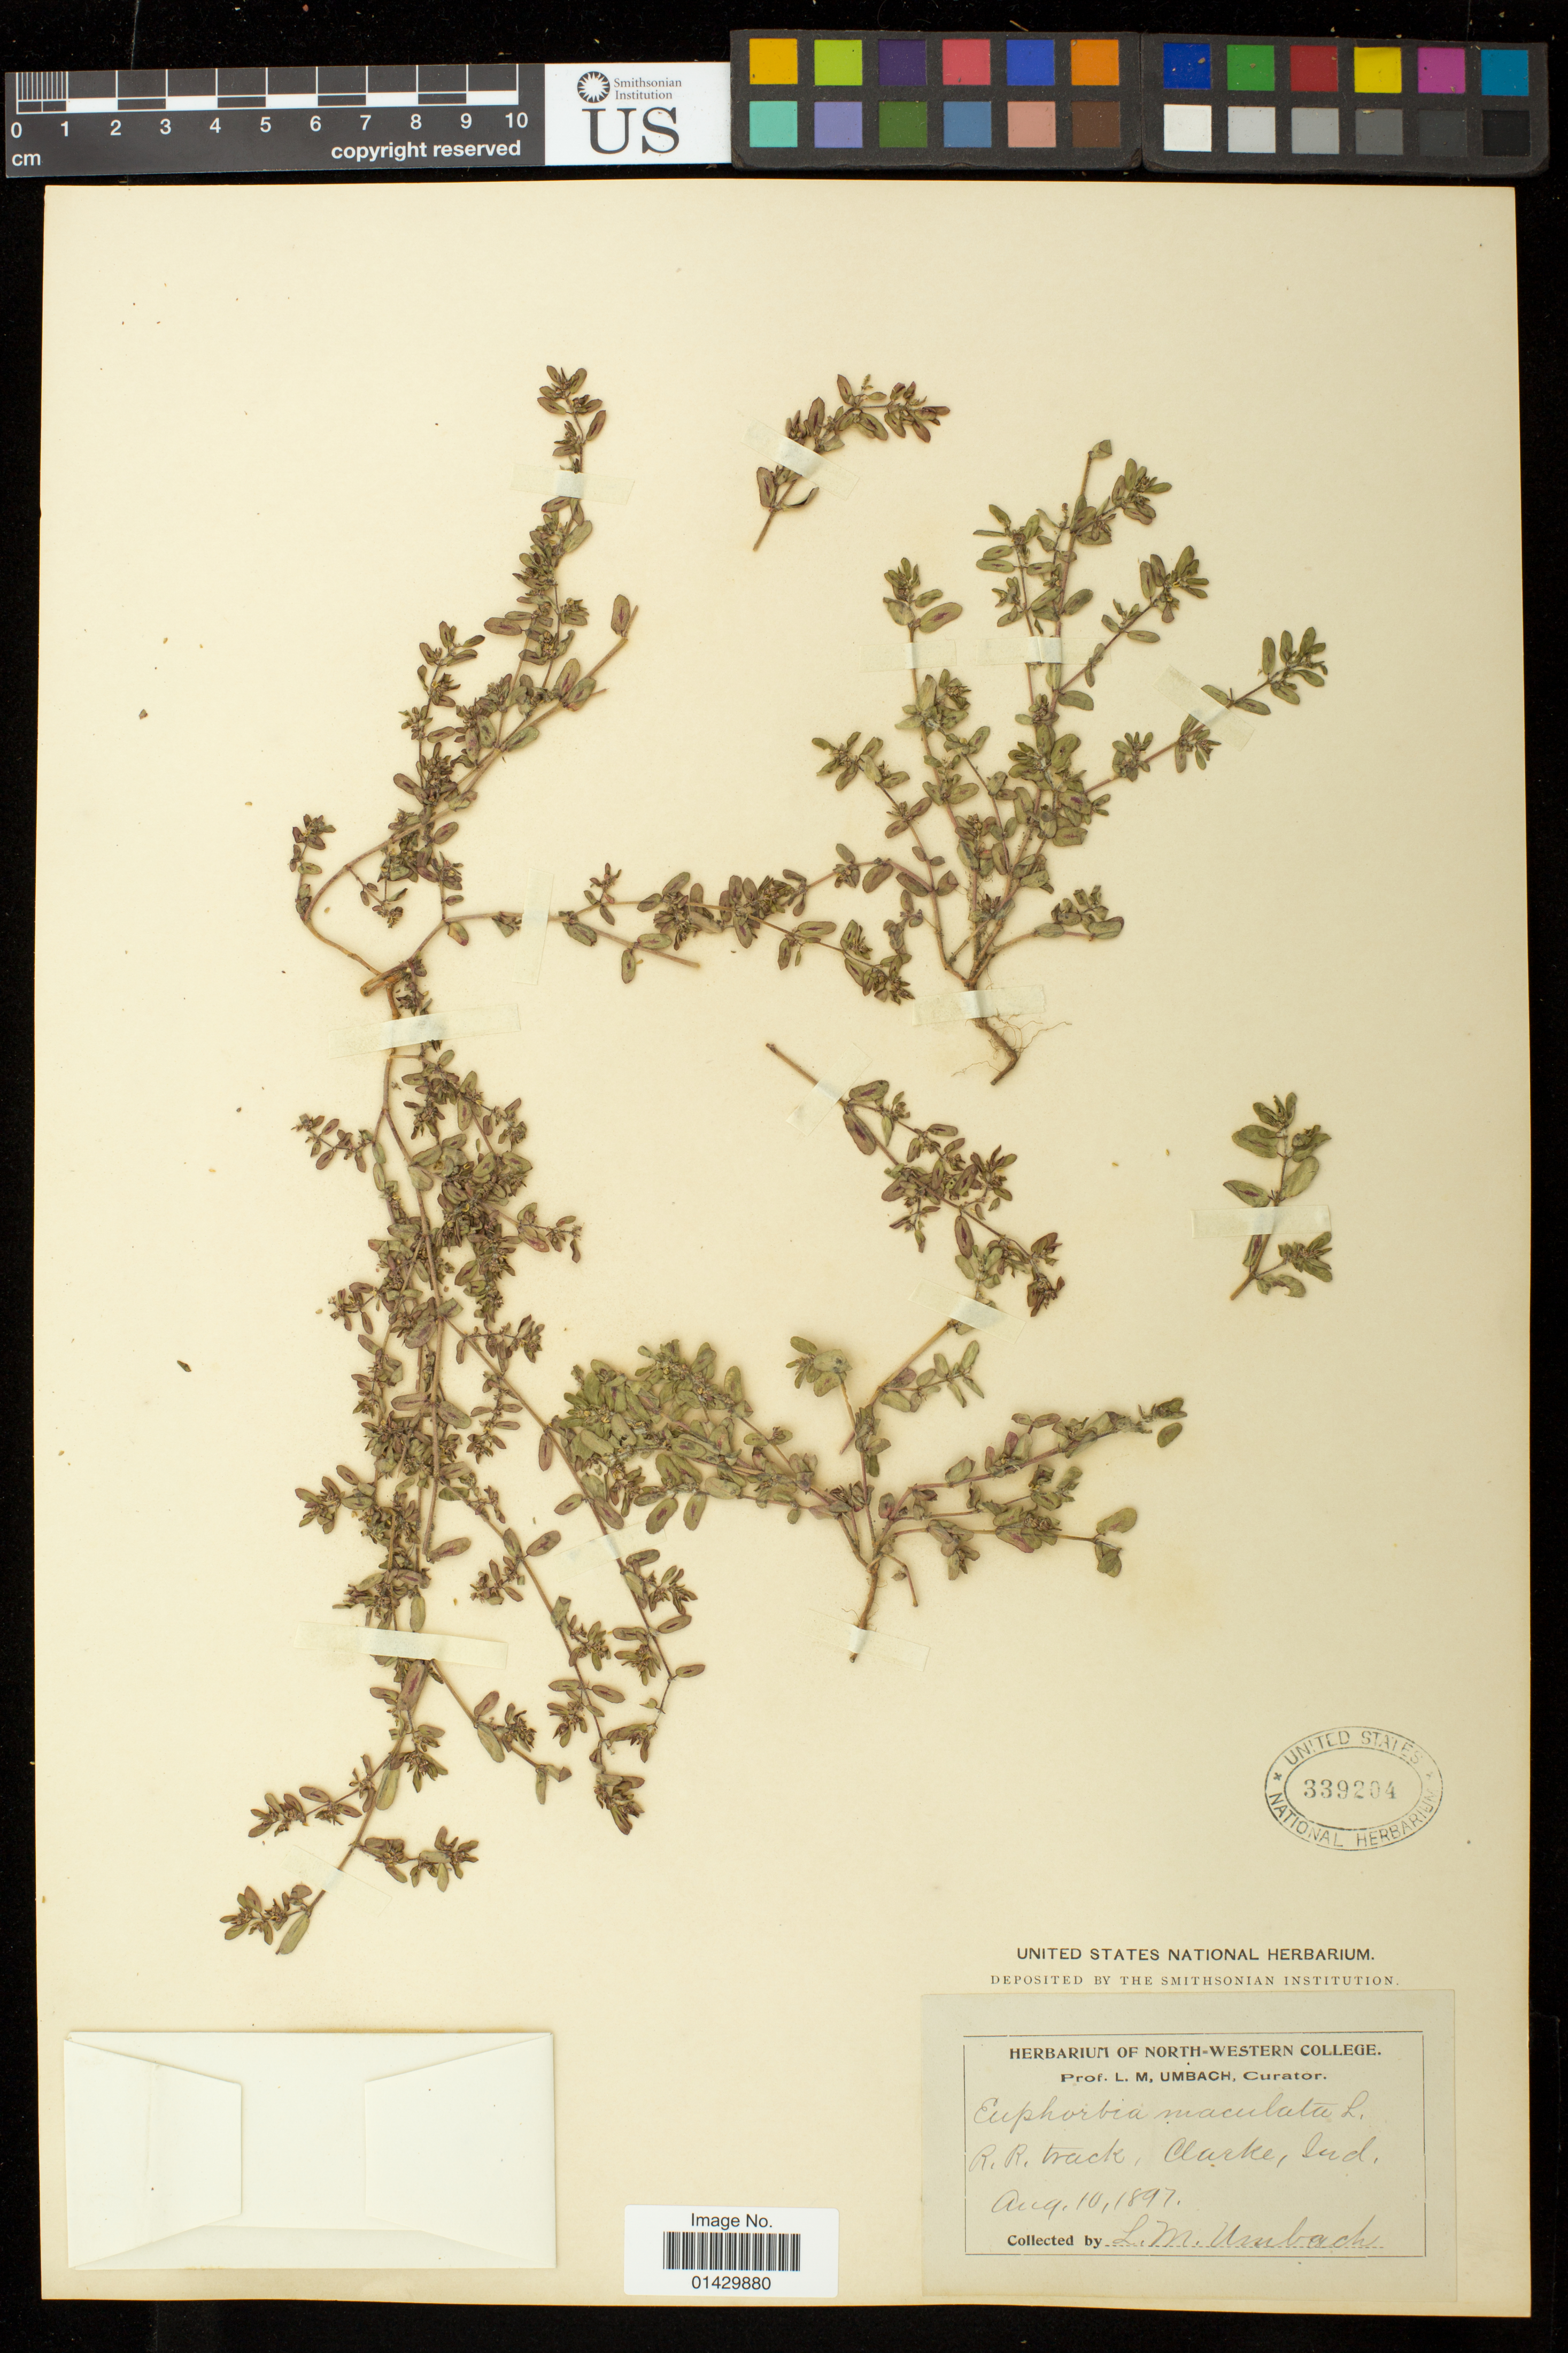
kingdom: Plantae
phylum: Tracheophyta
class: Magnoliopsida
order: Malpighiales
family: Euphorbiaceae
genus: Euphorbia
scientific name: Euphorbia maculata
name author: L.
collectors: L. M. Umbach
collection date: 1897-08-10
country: United States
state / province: Indiana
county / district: Lake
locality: R.R. track, Clarke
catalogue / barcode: US 339204